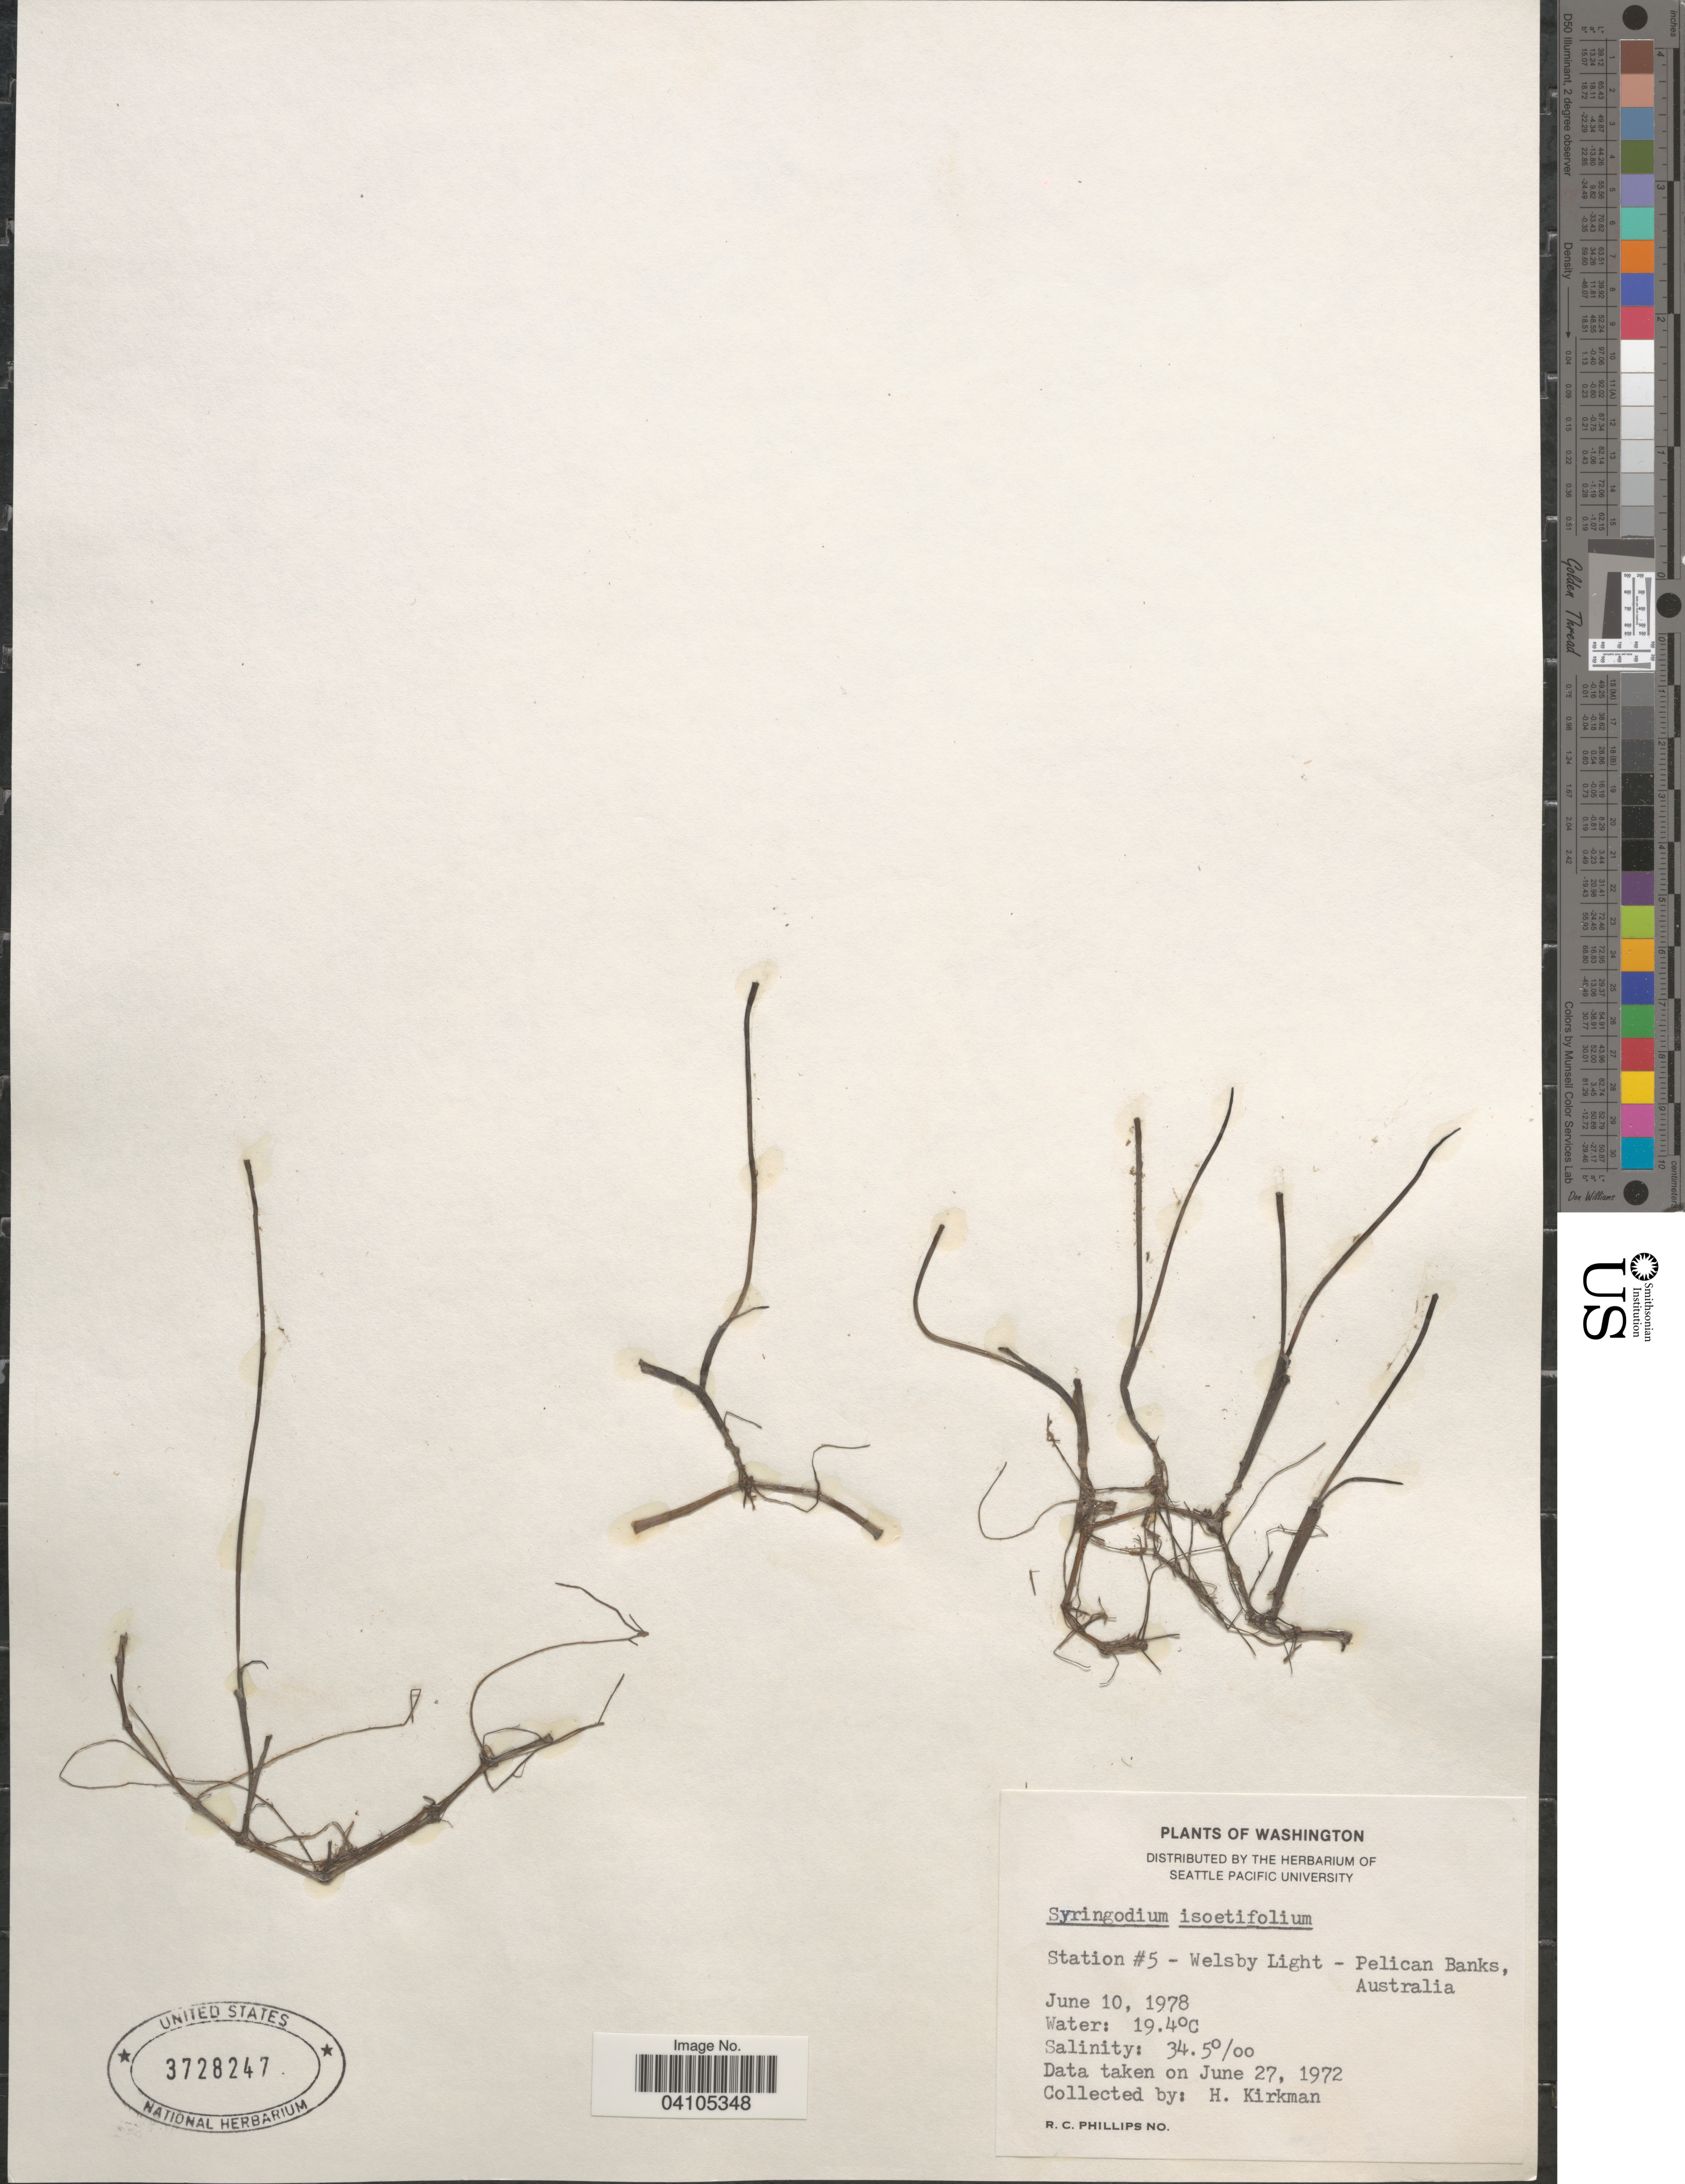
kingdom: Plantae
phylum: Tracheophyta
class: Liliopsida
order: Alismatales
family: Cymodoceaceae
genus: Syringodium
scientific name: Syringodium isoetifolium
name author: (Asch.) Dandy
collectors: H. Kirkman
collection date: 1978-06-10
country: Australia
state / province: Queensland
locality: Station #5 - Welsby Light - Pelican Banks.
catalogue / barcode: US 3728247